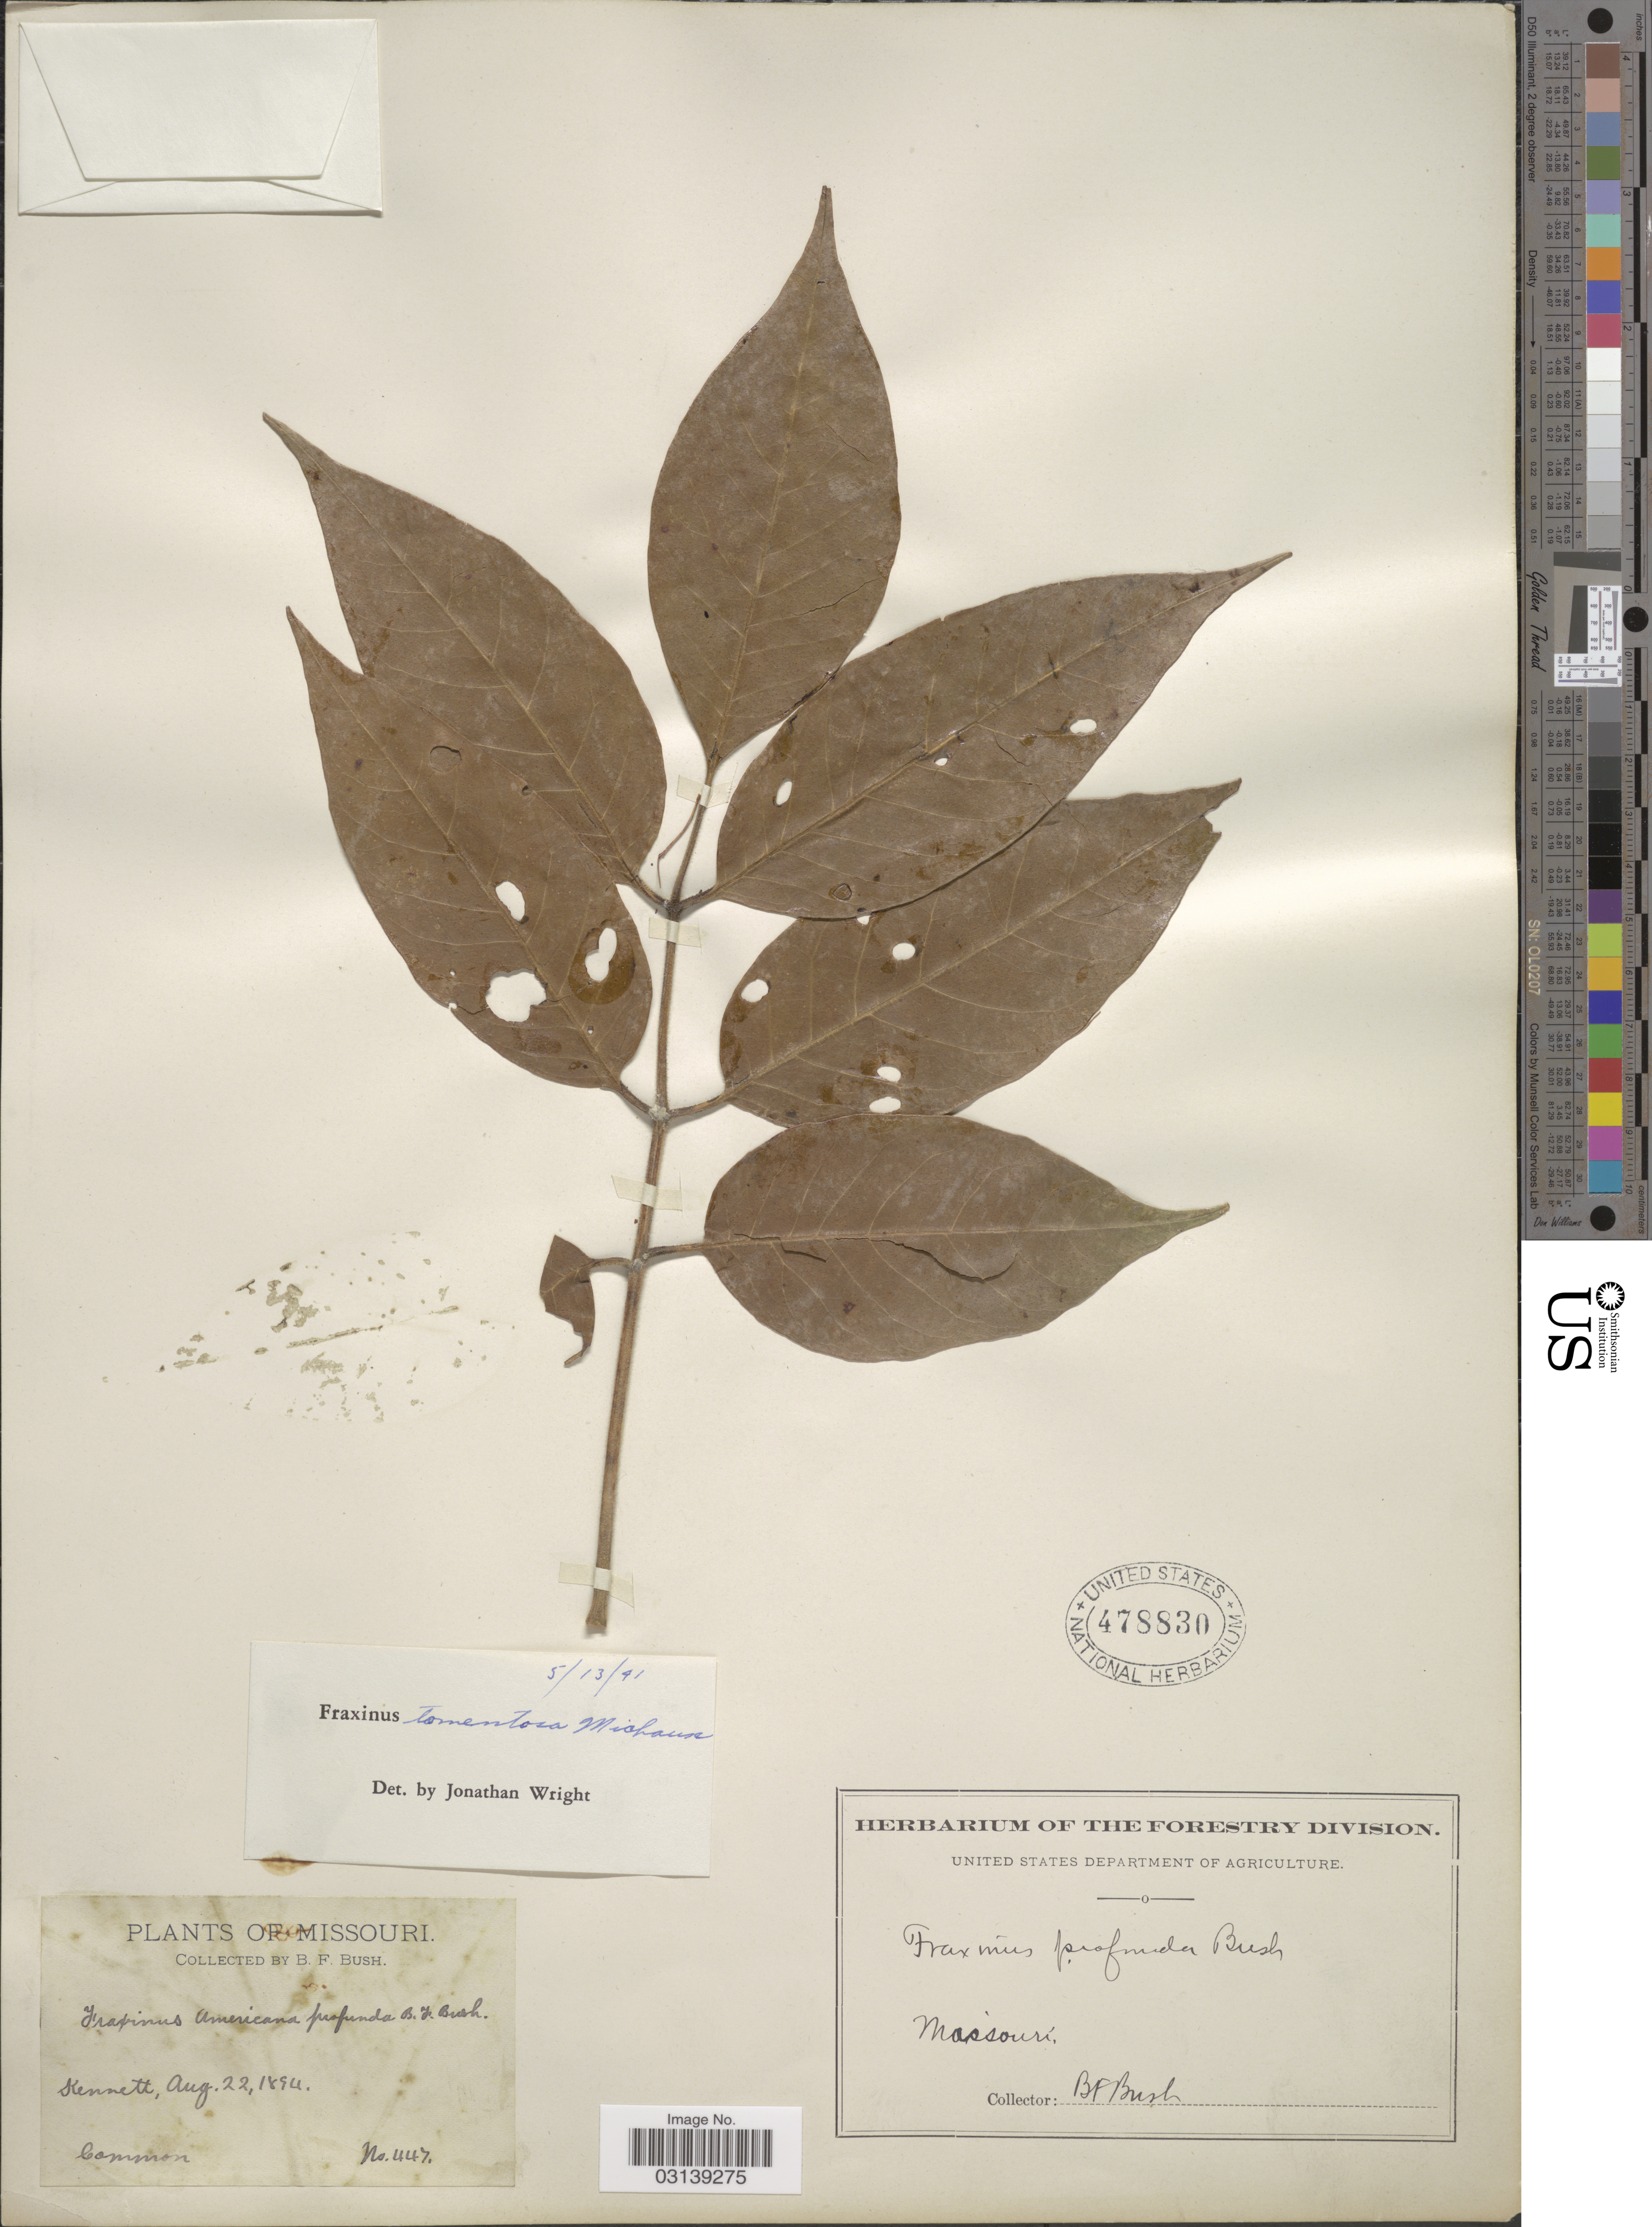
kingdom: Plantae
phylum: Tracheophyta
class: Magnoliopsida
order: Lamiales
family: Oleaceae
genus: Fraxinus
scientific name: Fraxinus profunda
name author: (Bush) Bush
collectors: B. F. Bush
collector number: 447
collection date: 1894-08-22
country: United States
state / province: Missouri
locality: Kennett.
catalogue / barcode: US 478830